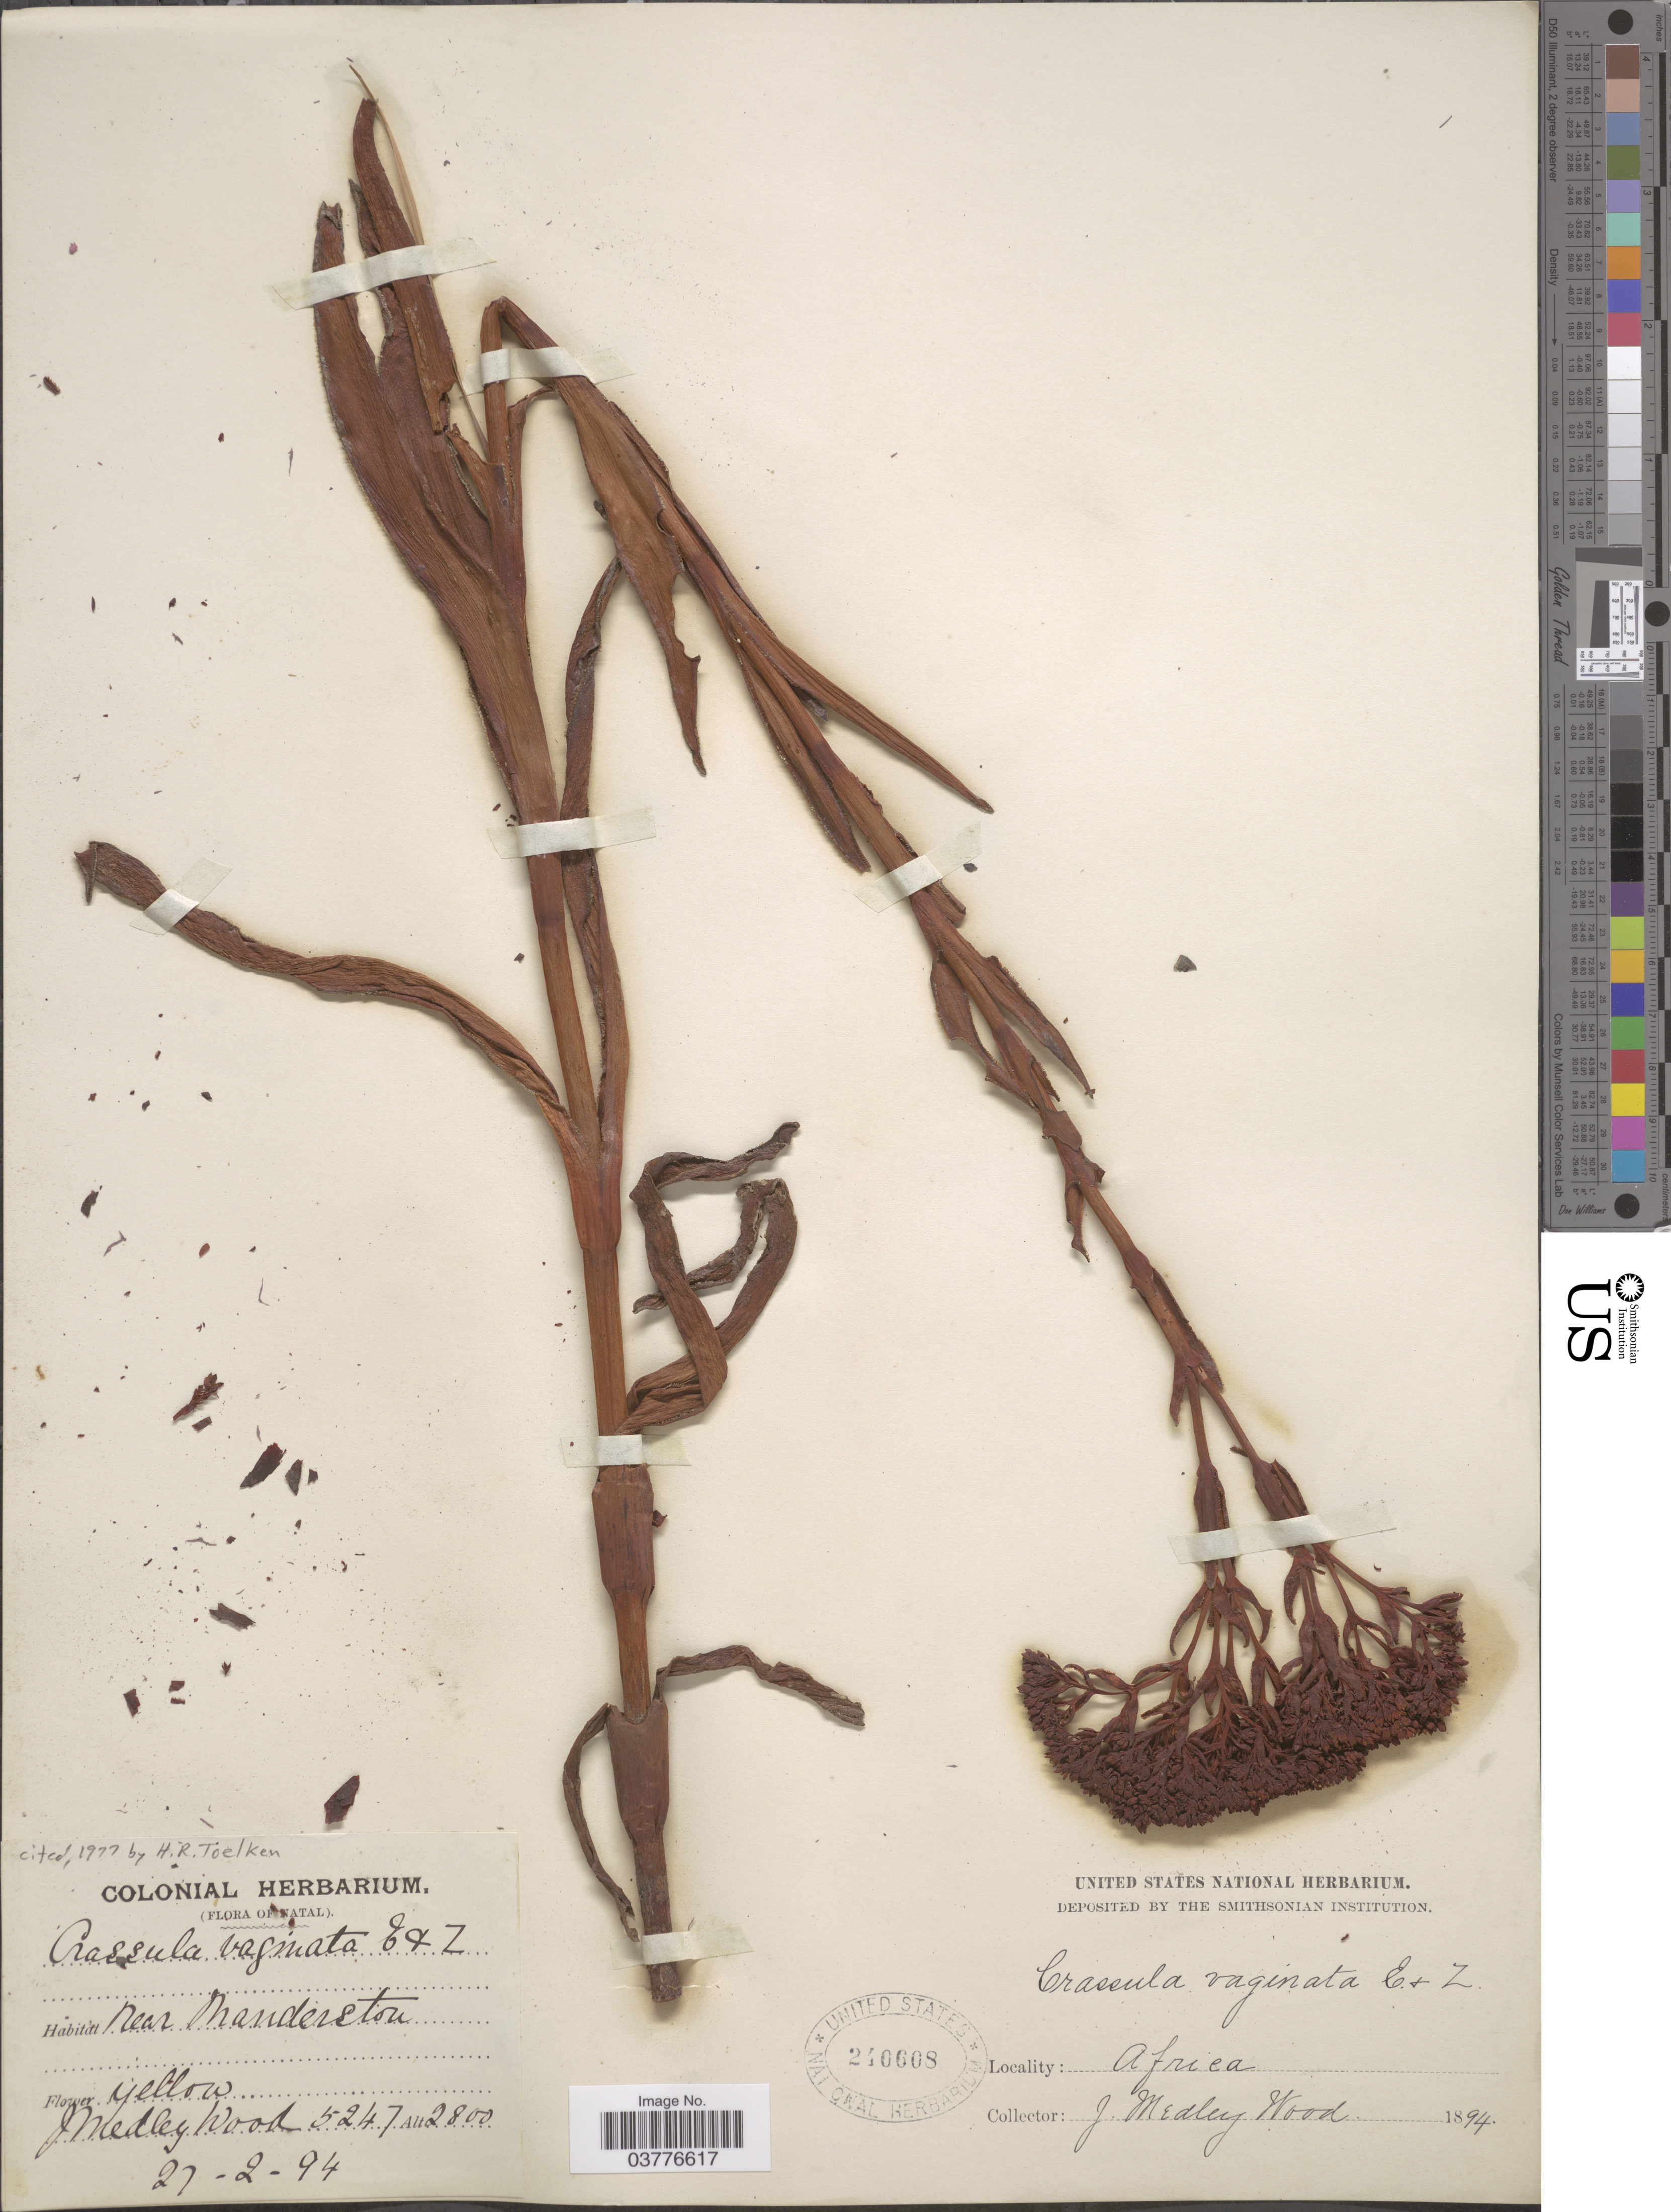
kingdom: Plantae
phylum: Tracheophyta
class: Magnoliopsida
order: Saxifragales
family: Crassulaceae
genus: Crassula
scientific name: Crassula vaginata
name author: Eckl. & Zeyh.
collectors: J. Medley Wood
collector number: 5247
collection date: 1894-02-27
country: South Africa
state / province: KwaZulu-Natal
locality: Natal. Near Manderston.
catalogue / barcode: US 240608